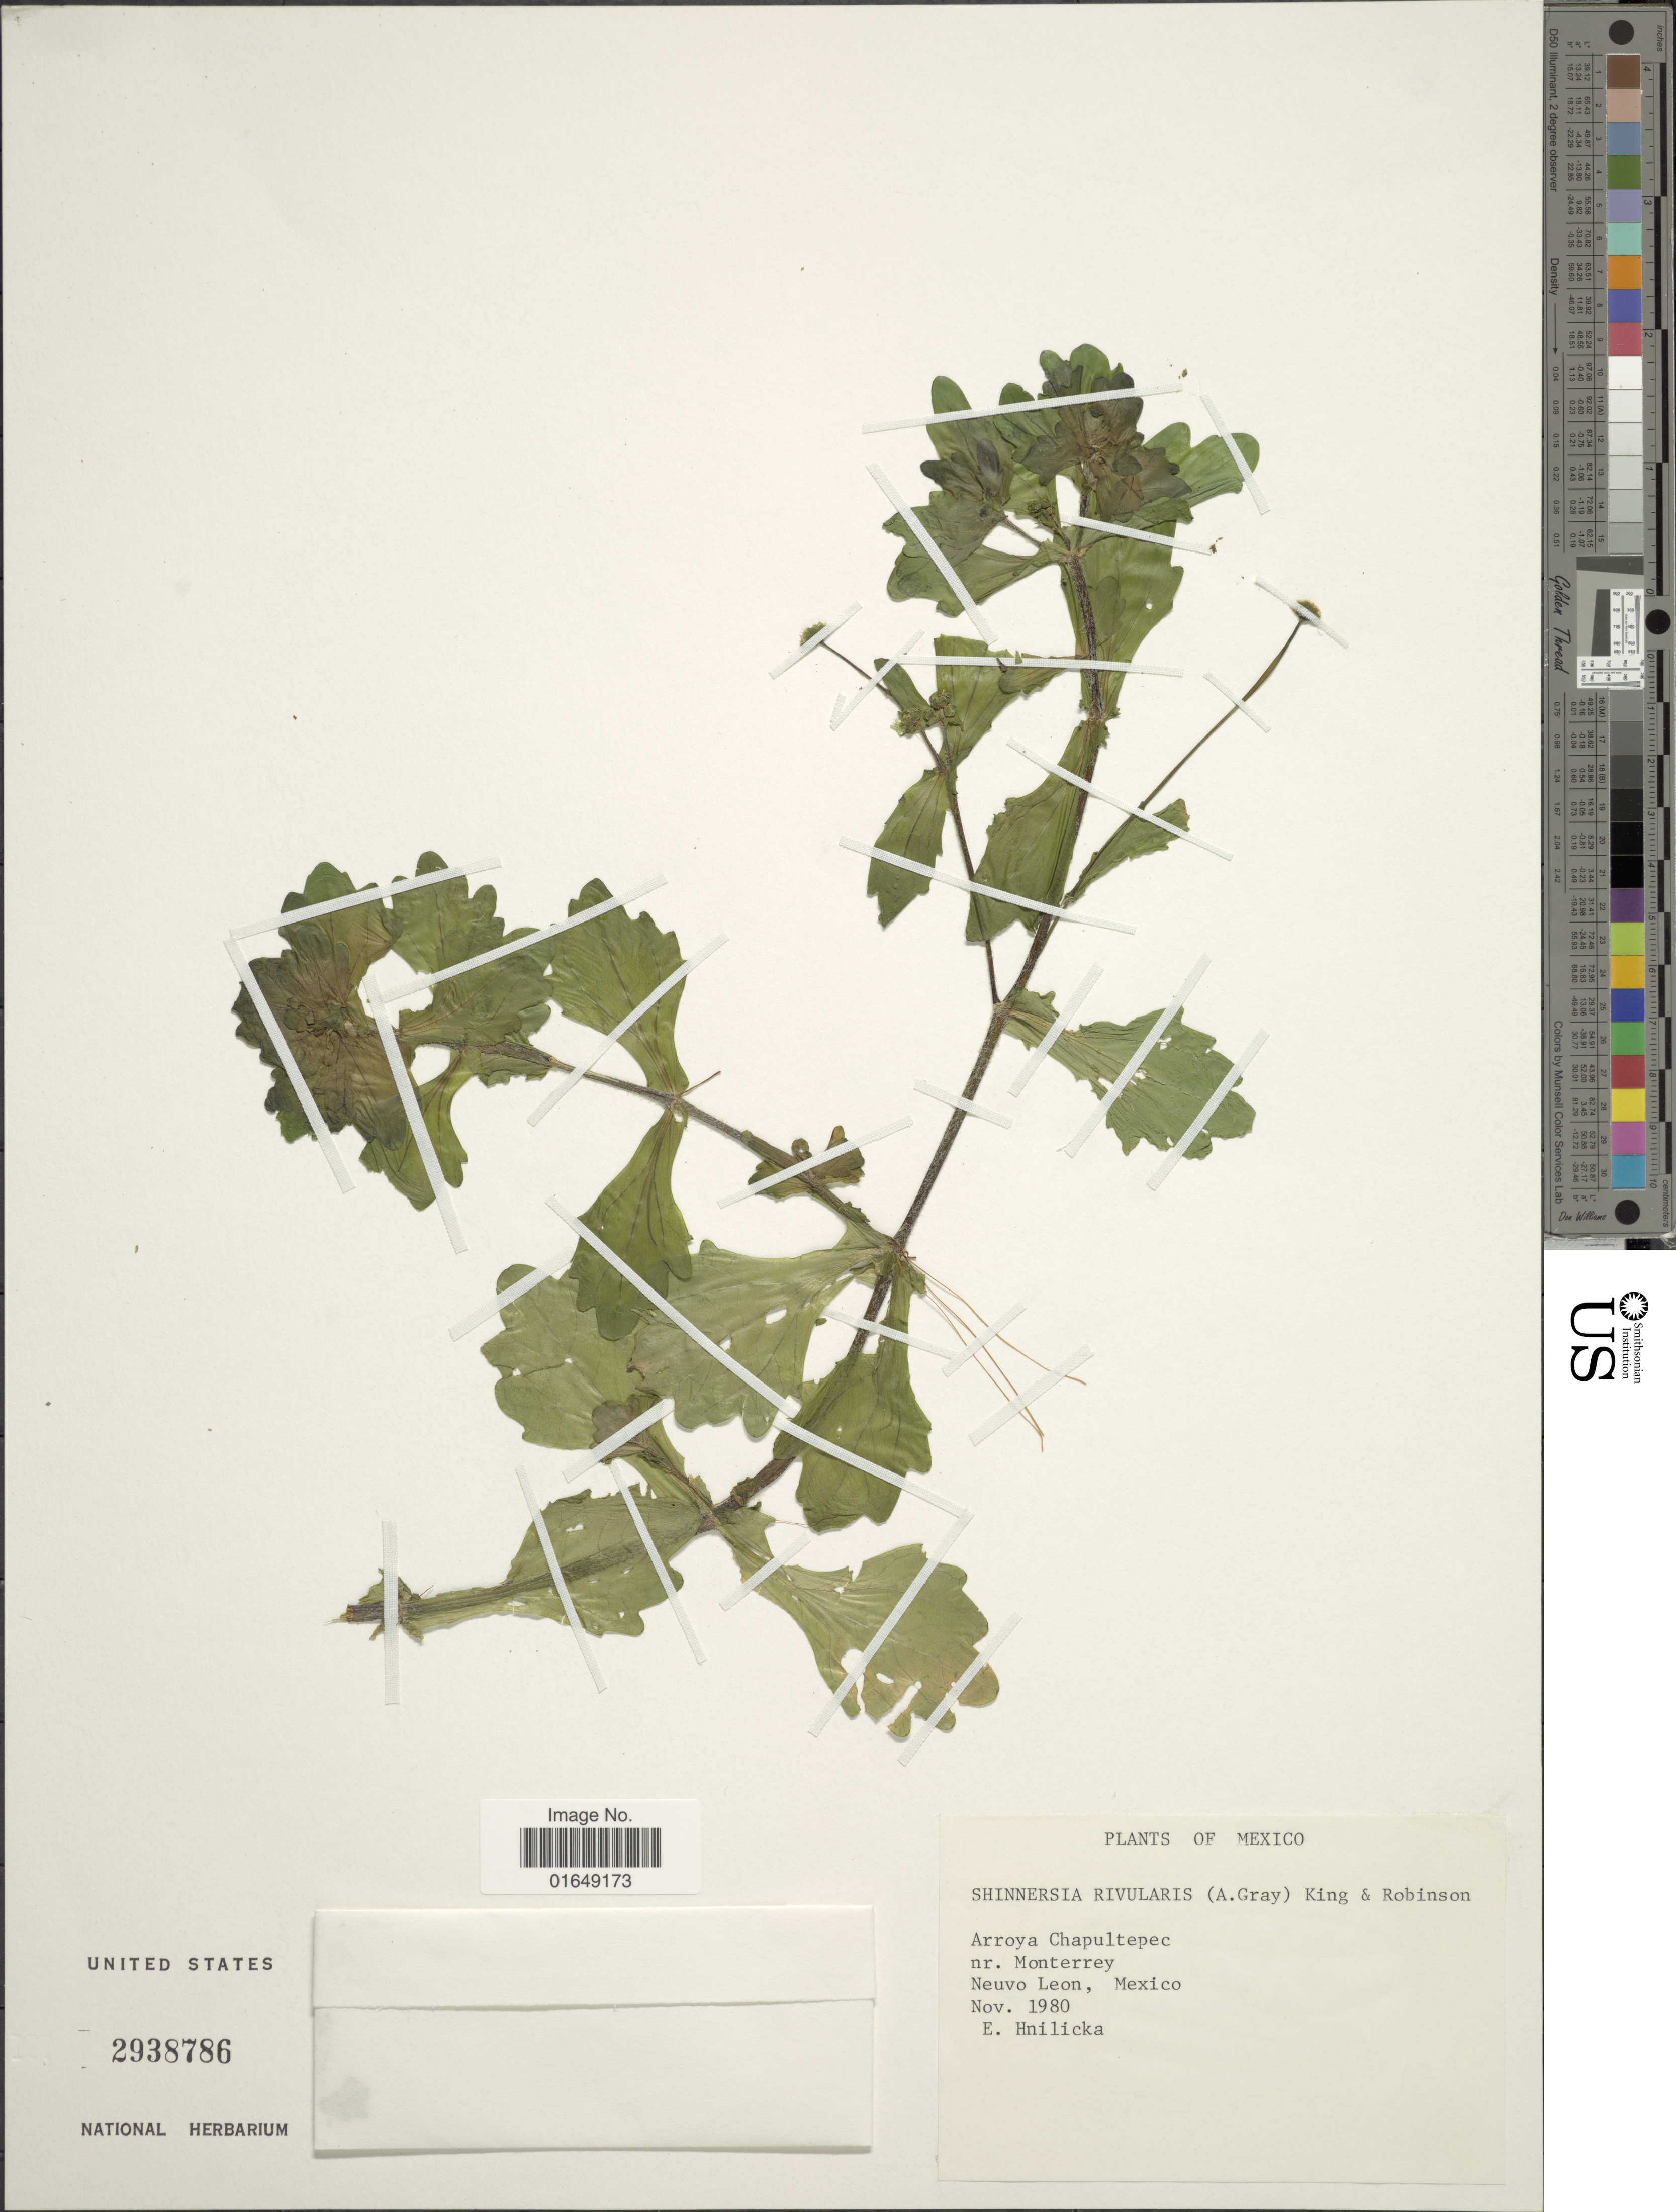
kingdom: Plantae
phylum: Tracheophyta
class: Magnoliopsida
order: Asterales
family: Asteraceae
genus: Shinnersia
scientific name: Shinnersia rivularis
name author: (A. Gray) R.M. King & H. Rob.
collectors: E. Hnilicka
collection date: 1980-11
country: Mexico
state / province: Nuevo León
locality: Arroya Chapultepec, nr. Monterrey.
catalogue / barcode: US 2938786